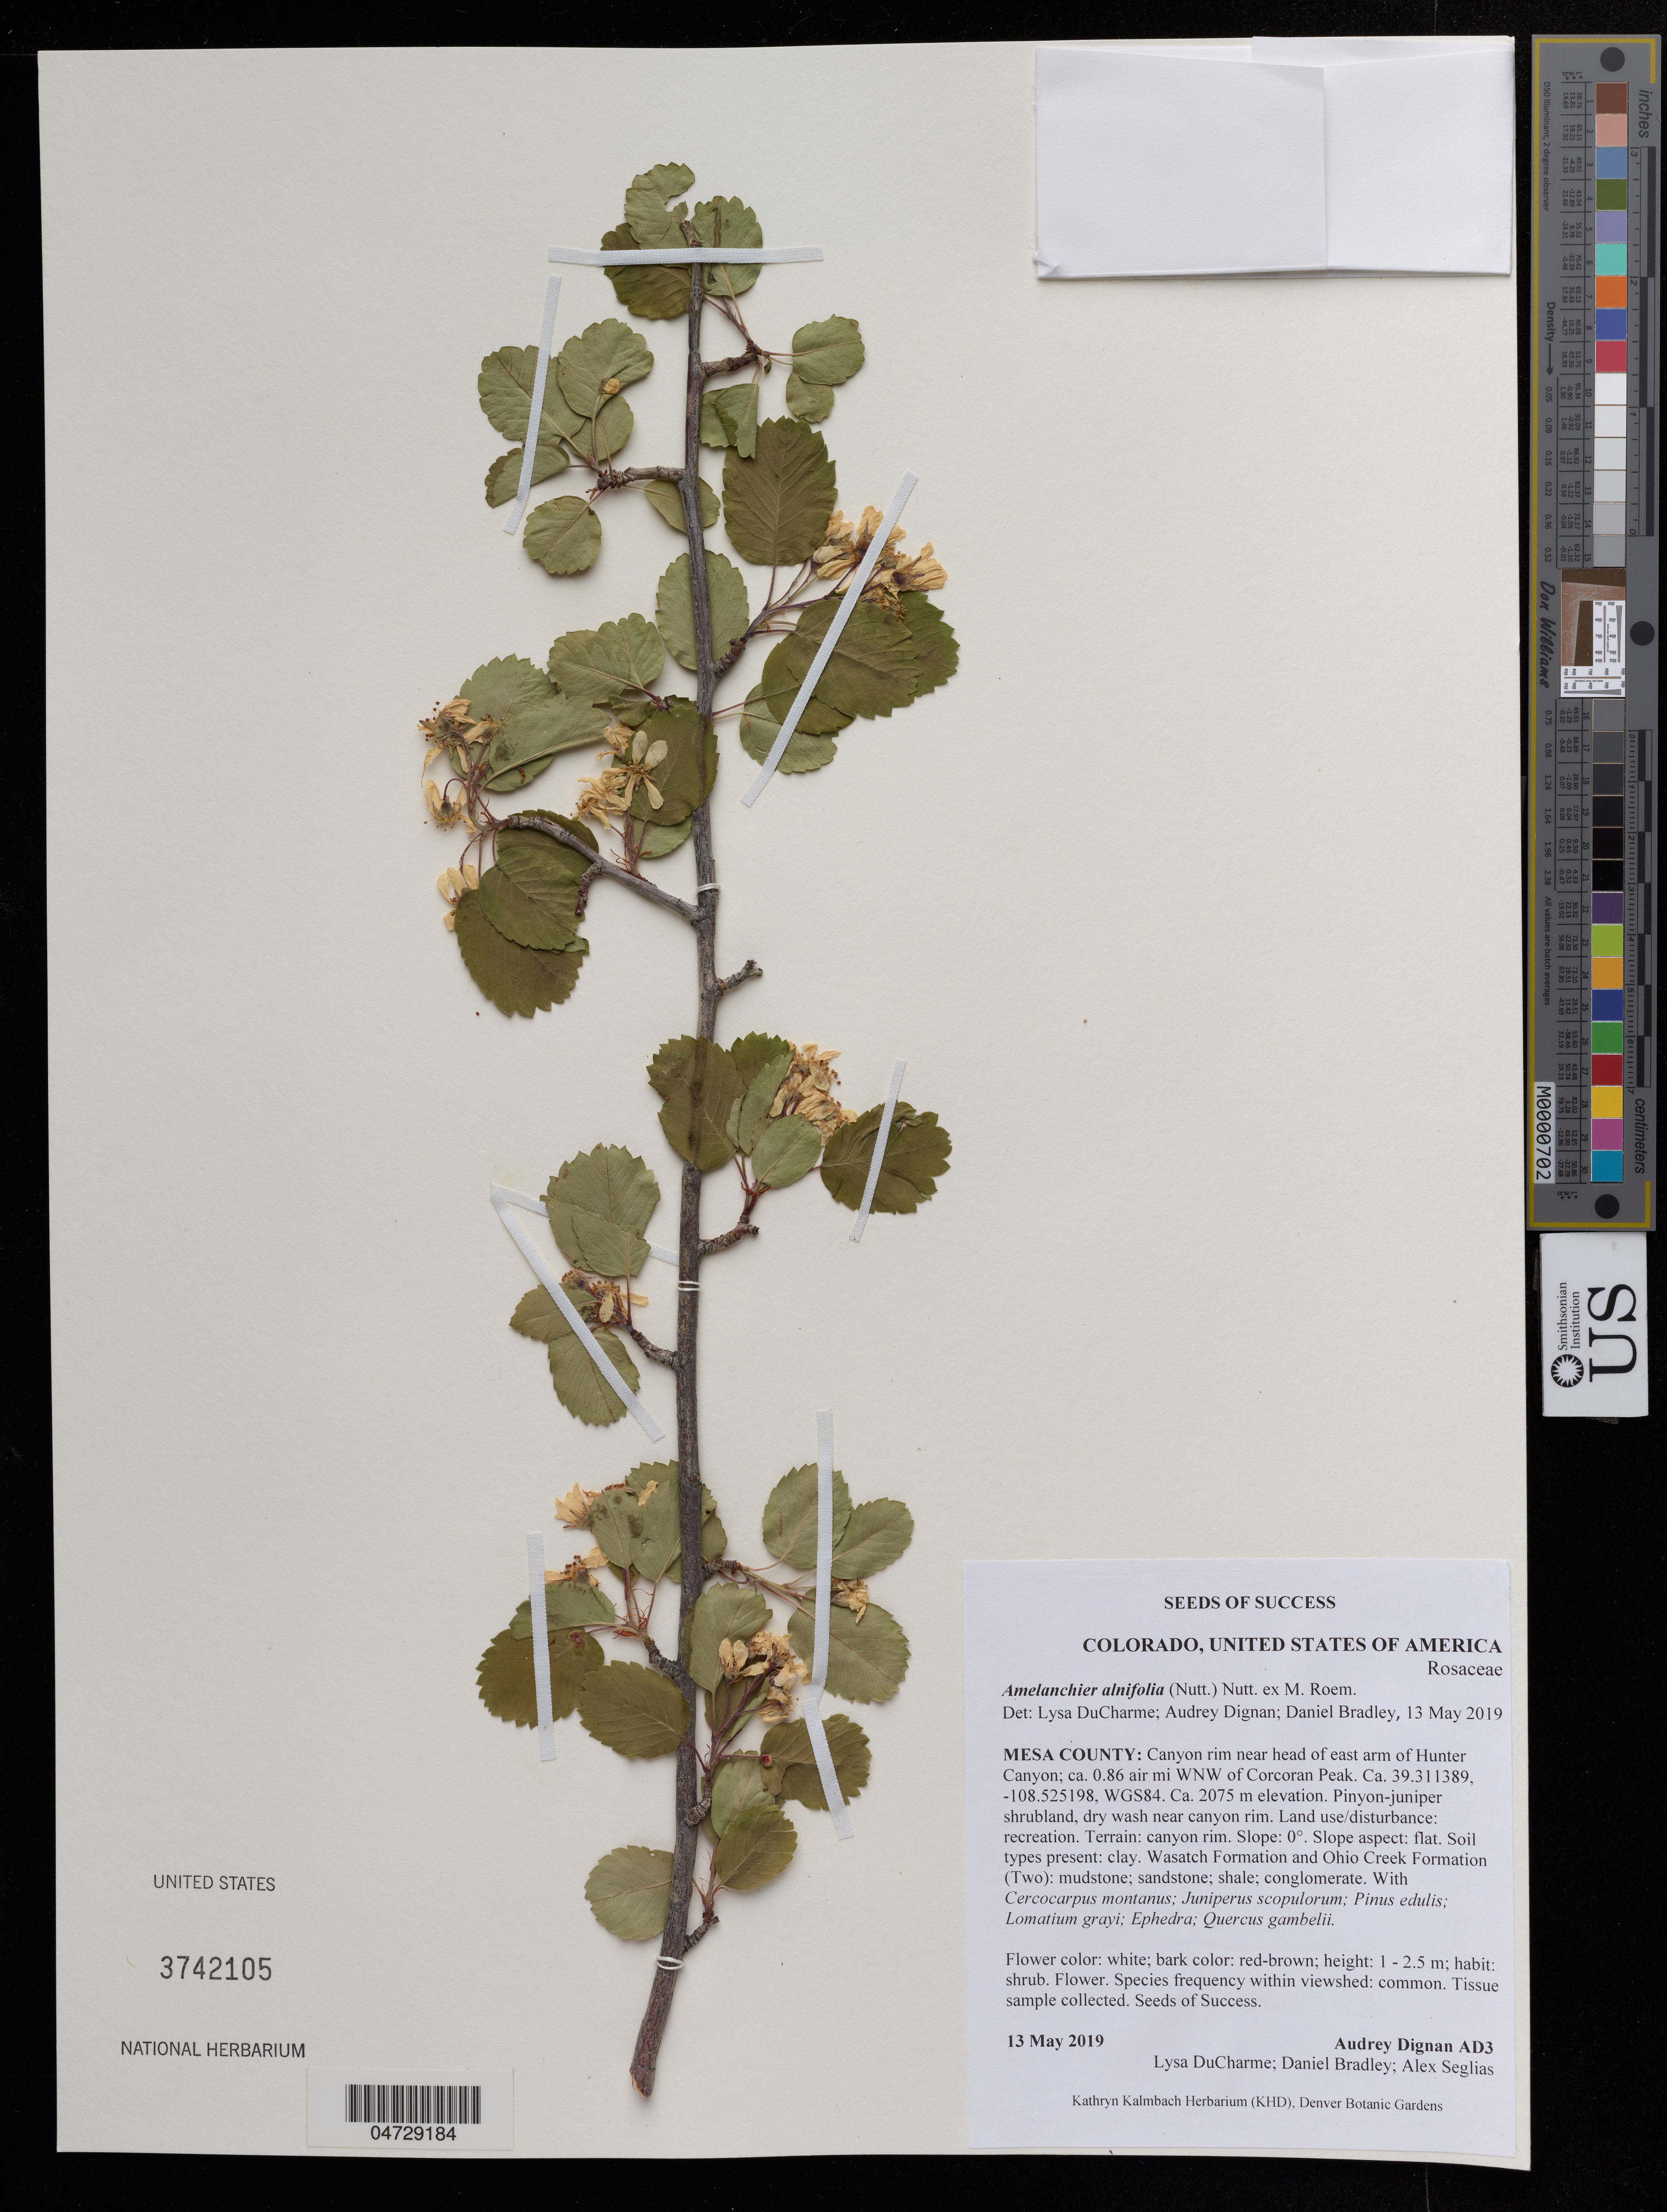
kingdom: Plantae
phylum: Tracheophyta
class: Magnoliopsida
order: Rosales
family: Rosaceae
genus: Amelanchier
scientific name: Amelanchier alnifolia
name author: (Nutt.) Nutt. ex M. Roem.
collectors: A. Dignan, L. DuCharme, D. Bradley & A. Seglias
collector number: AD3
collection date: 2019-05-13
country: United States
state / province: Colorado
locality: Mesa County: Canyon rim near head of east arm of Hunter Canyon; ca. 0.86 air mi WNW of Corcoran Peak.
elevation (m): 2075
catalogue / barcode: US 3742105